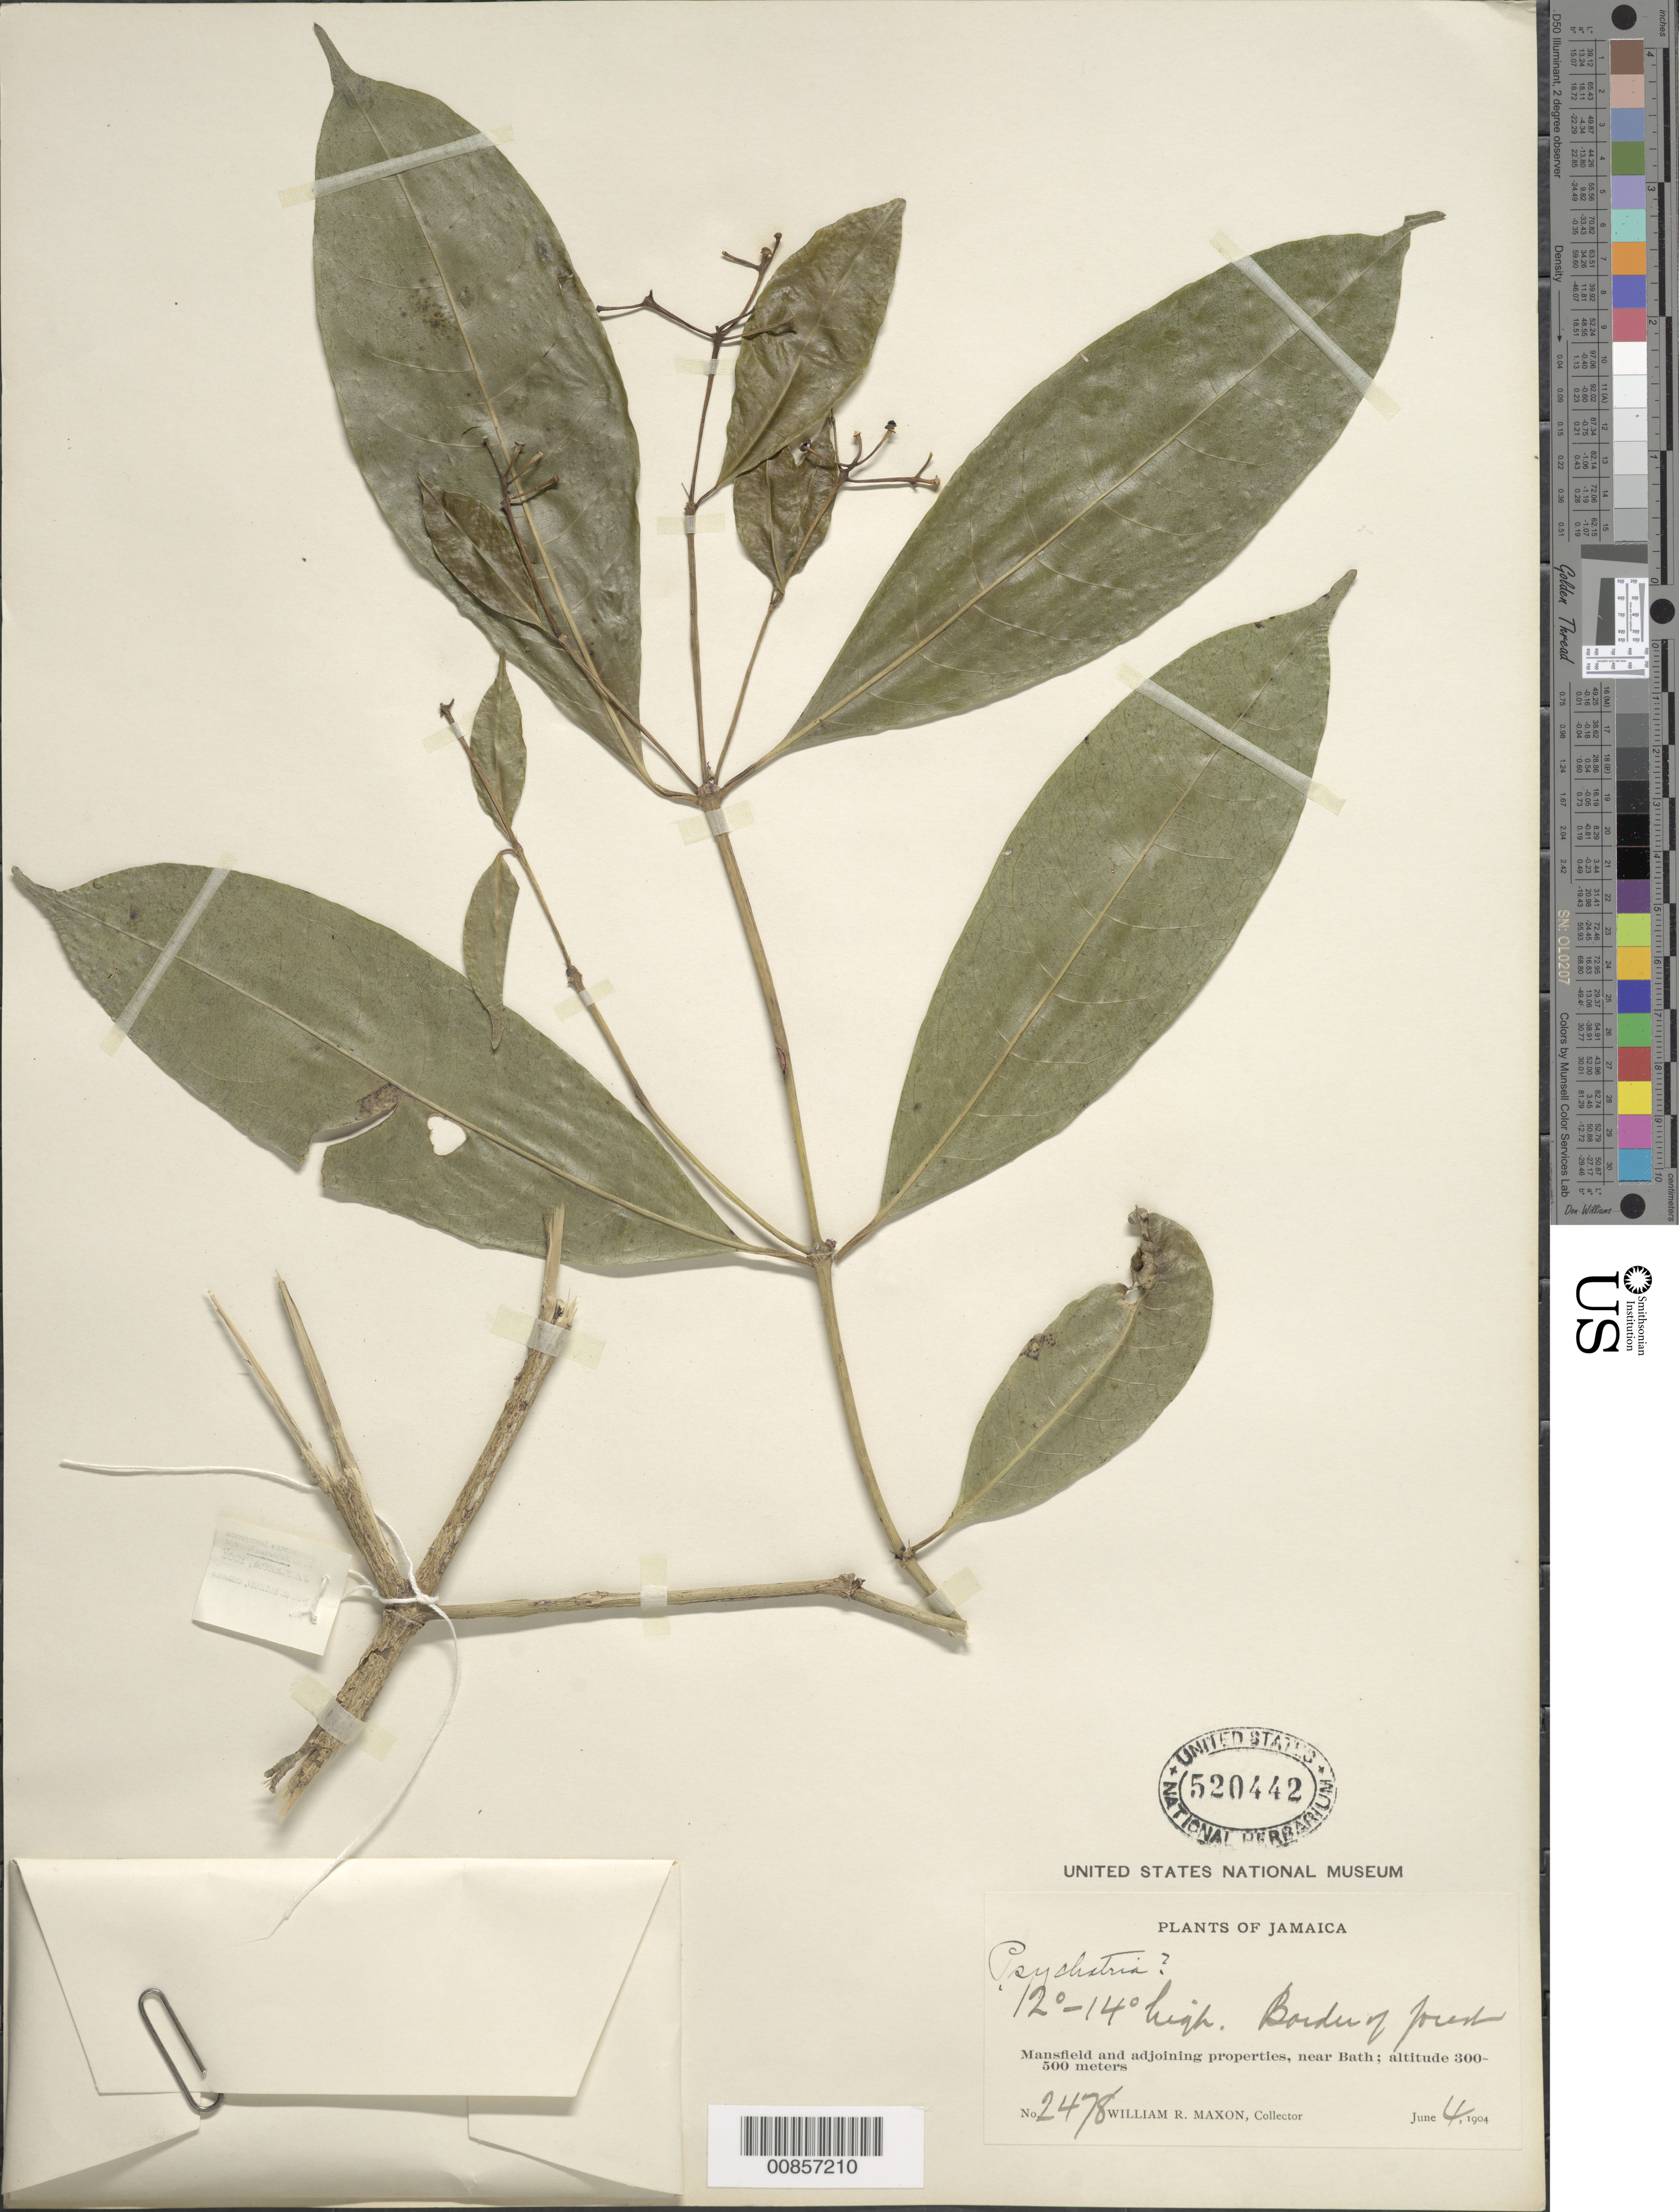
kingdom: Plantae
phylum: Tracheophyta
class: Magnoliopsida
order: Gentianales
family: Rubiaceae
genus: Psychotria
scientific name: Psychotria sp.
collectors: W. R. Maxon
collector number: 2478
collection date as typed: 04 Jun 1904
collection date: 1904-06-04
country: Jamaica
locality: Mansfield and adjoining properties, near Bath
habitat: Forest border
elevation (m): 300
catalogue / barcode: US 520442